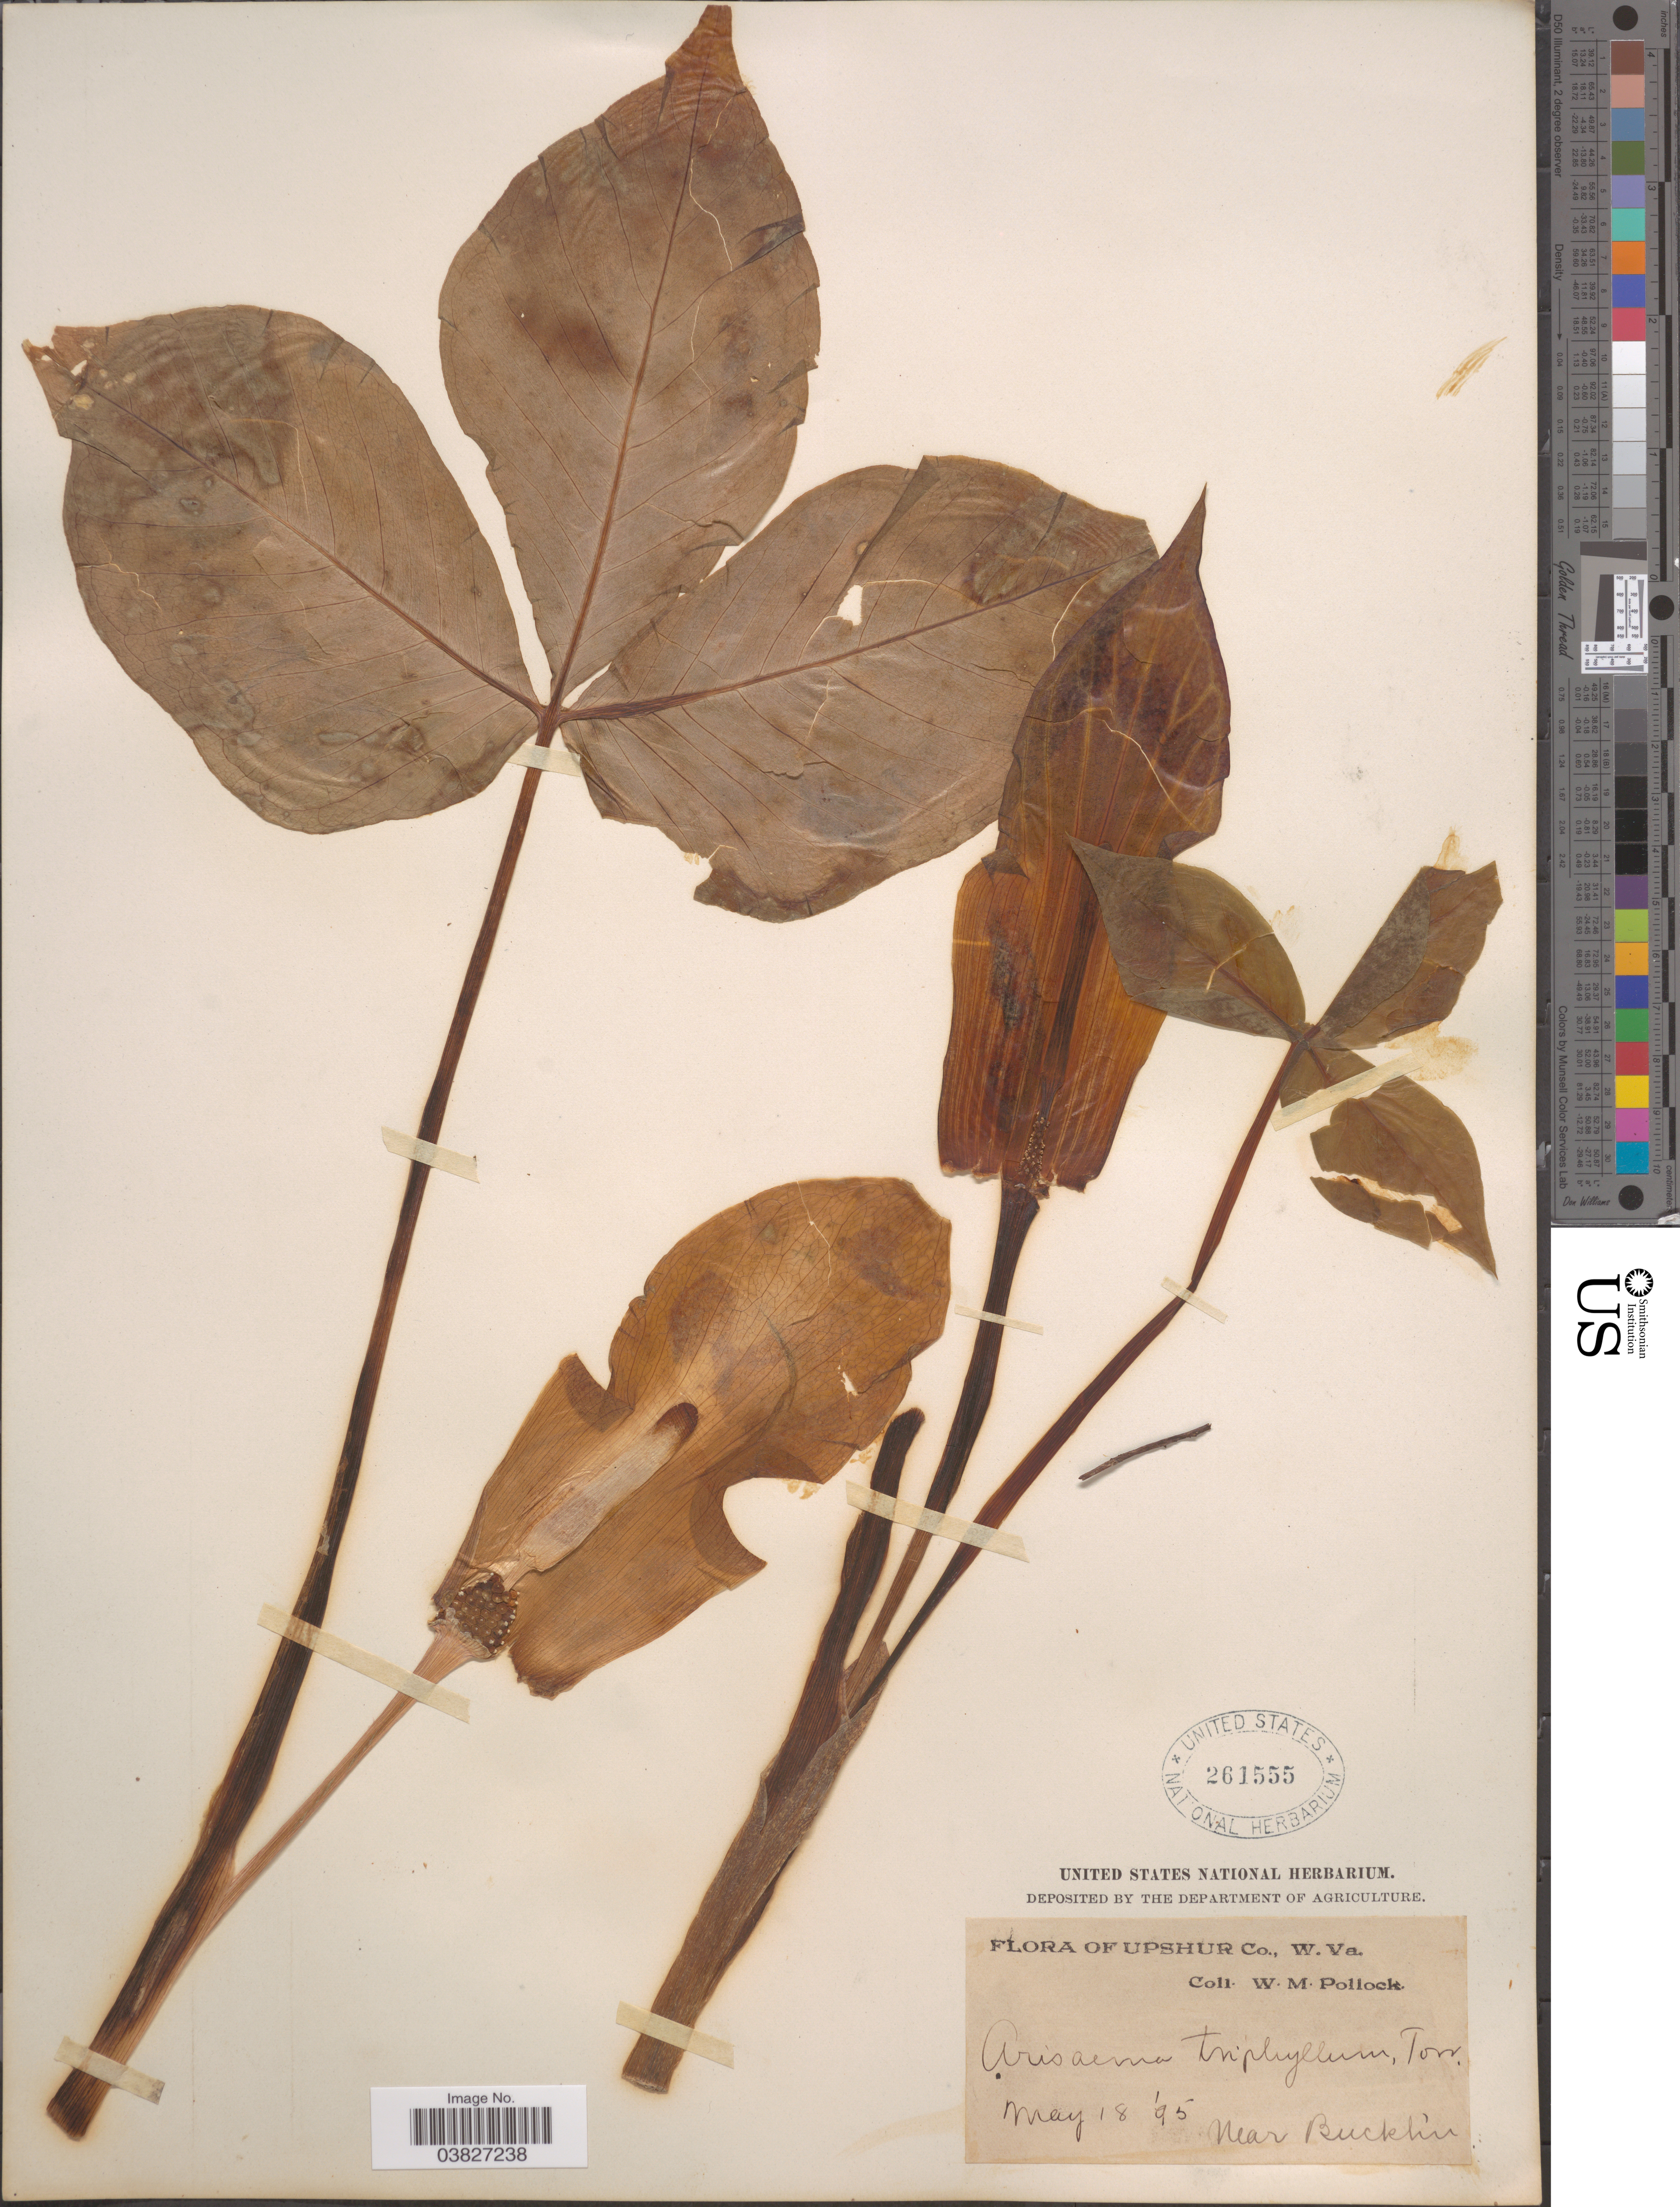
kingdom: Plantae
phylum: Tracheophyta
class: Liliopsida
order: Alismatales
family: Araceae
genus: Arisaema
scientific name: Arisaema triphyllum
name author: (L.) Schott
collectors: W. M. Pollock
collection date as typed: Transcribed d/m/y: 18/5/95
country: United States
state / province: West Virginia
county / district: Upshur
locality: Near Bucklin.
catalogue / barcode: US 261555